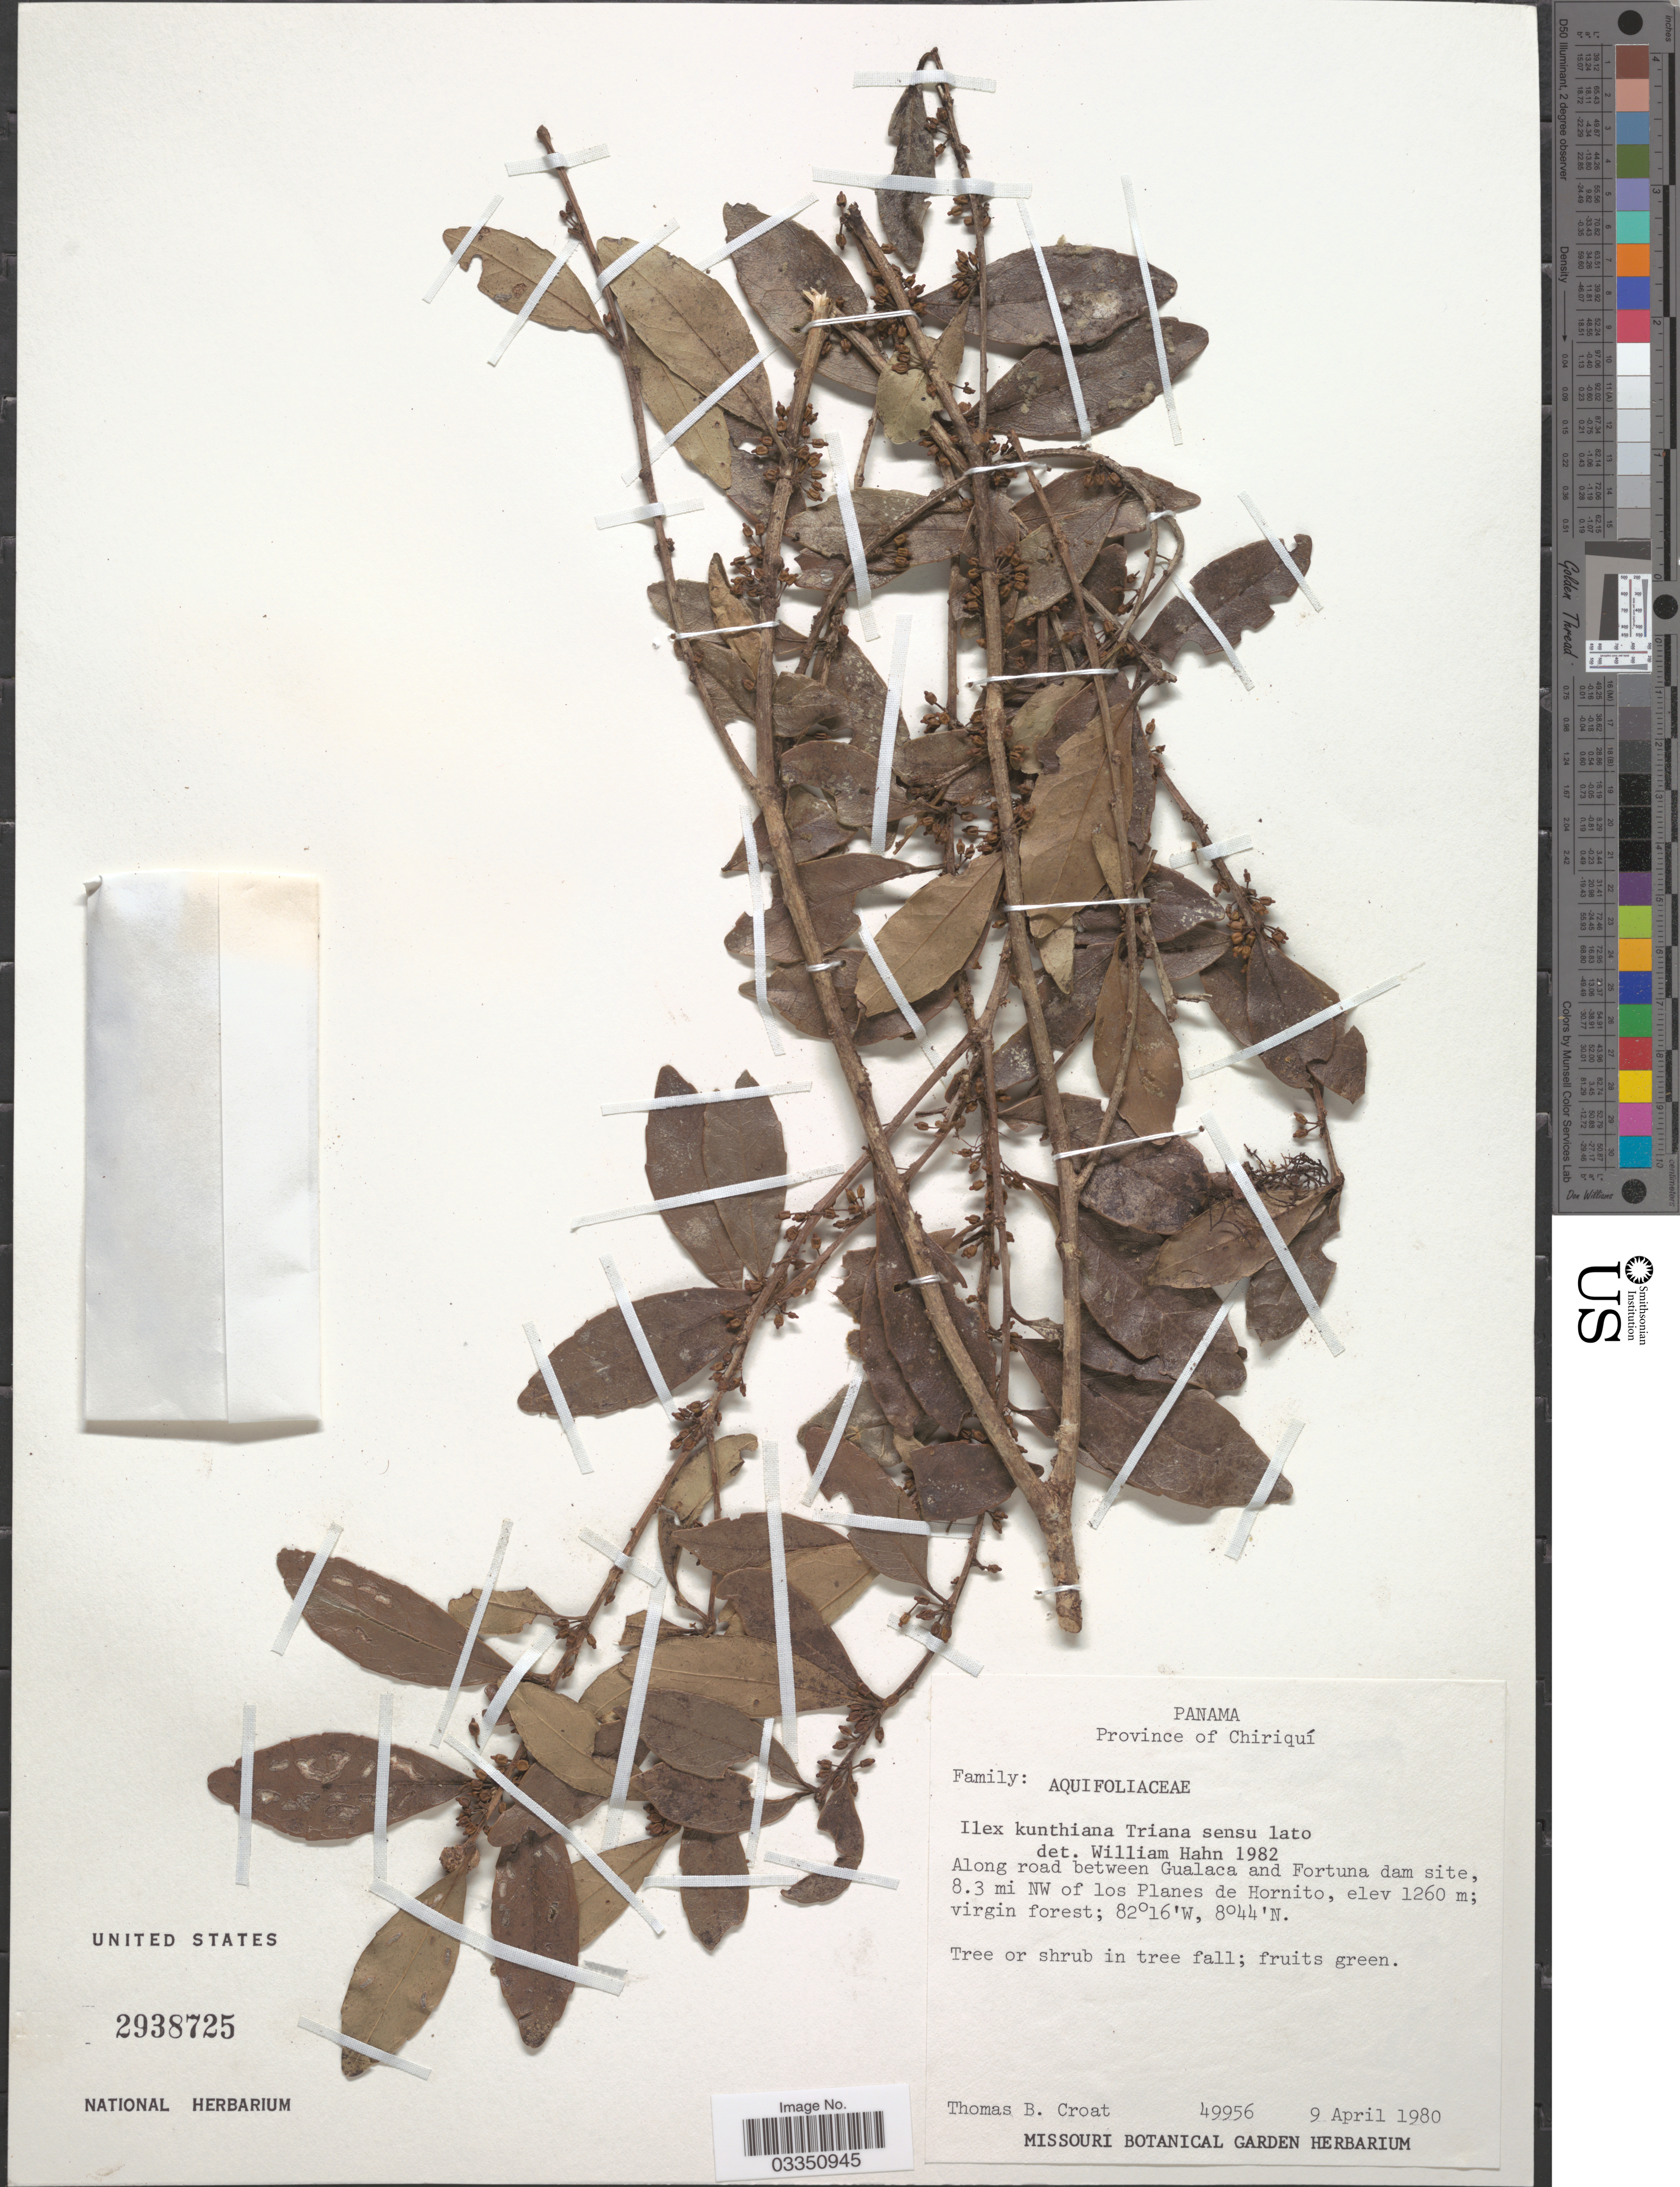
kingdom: Plantae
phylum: Tracheophyta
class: Magnoliopsida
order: Aquifoliales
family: Aquifoliaceae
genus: Ilex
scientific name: Ilex kunthiana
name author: Triana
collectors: T. B. Croat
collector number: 49956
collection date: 1980-04-09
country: Panama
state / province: Chiriqui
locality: Along road between Gualaca and Fortuna dam site, 8.3 mi NW of los Planes de Hornito.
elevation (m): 1260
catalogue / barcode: US 2938725